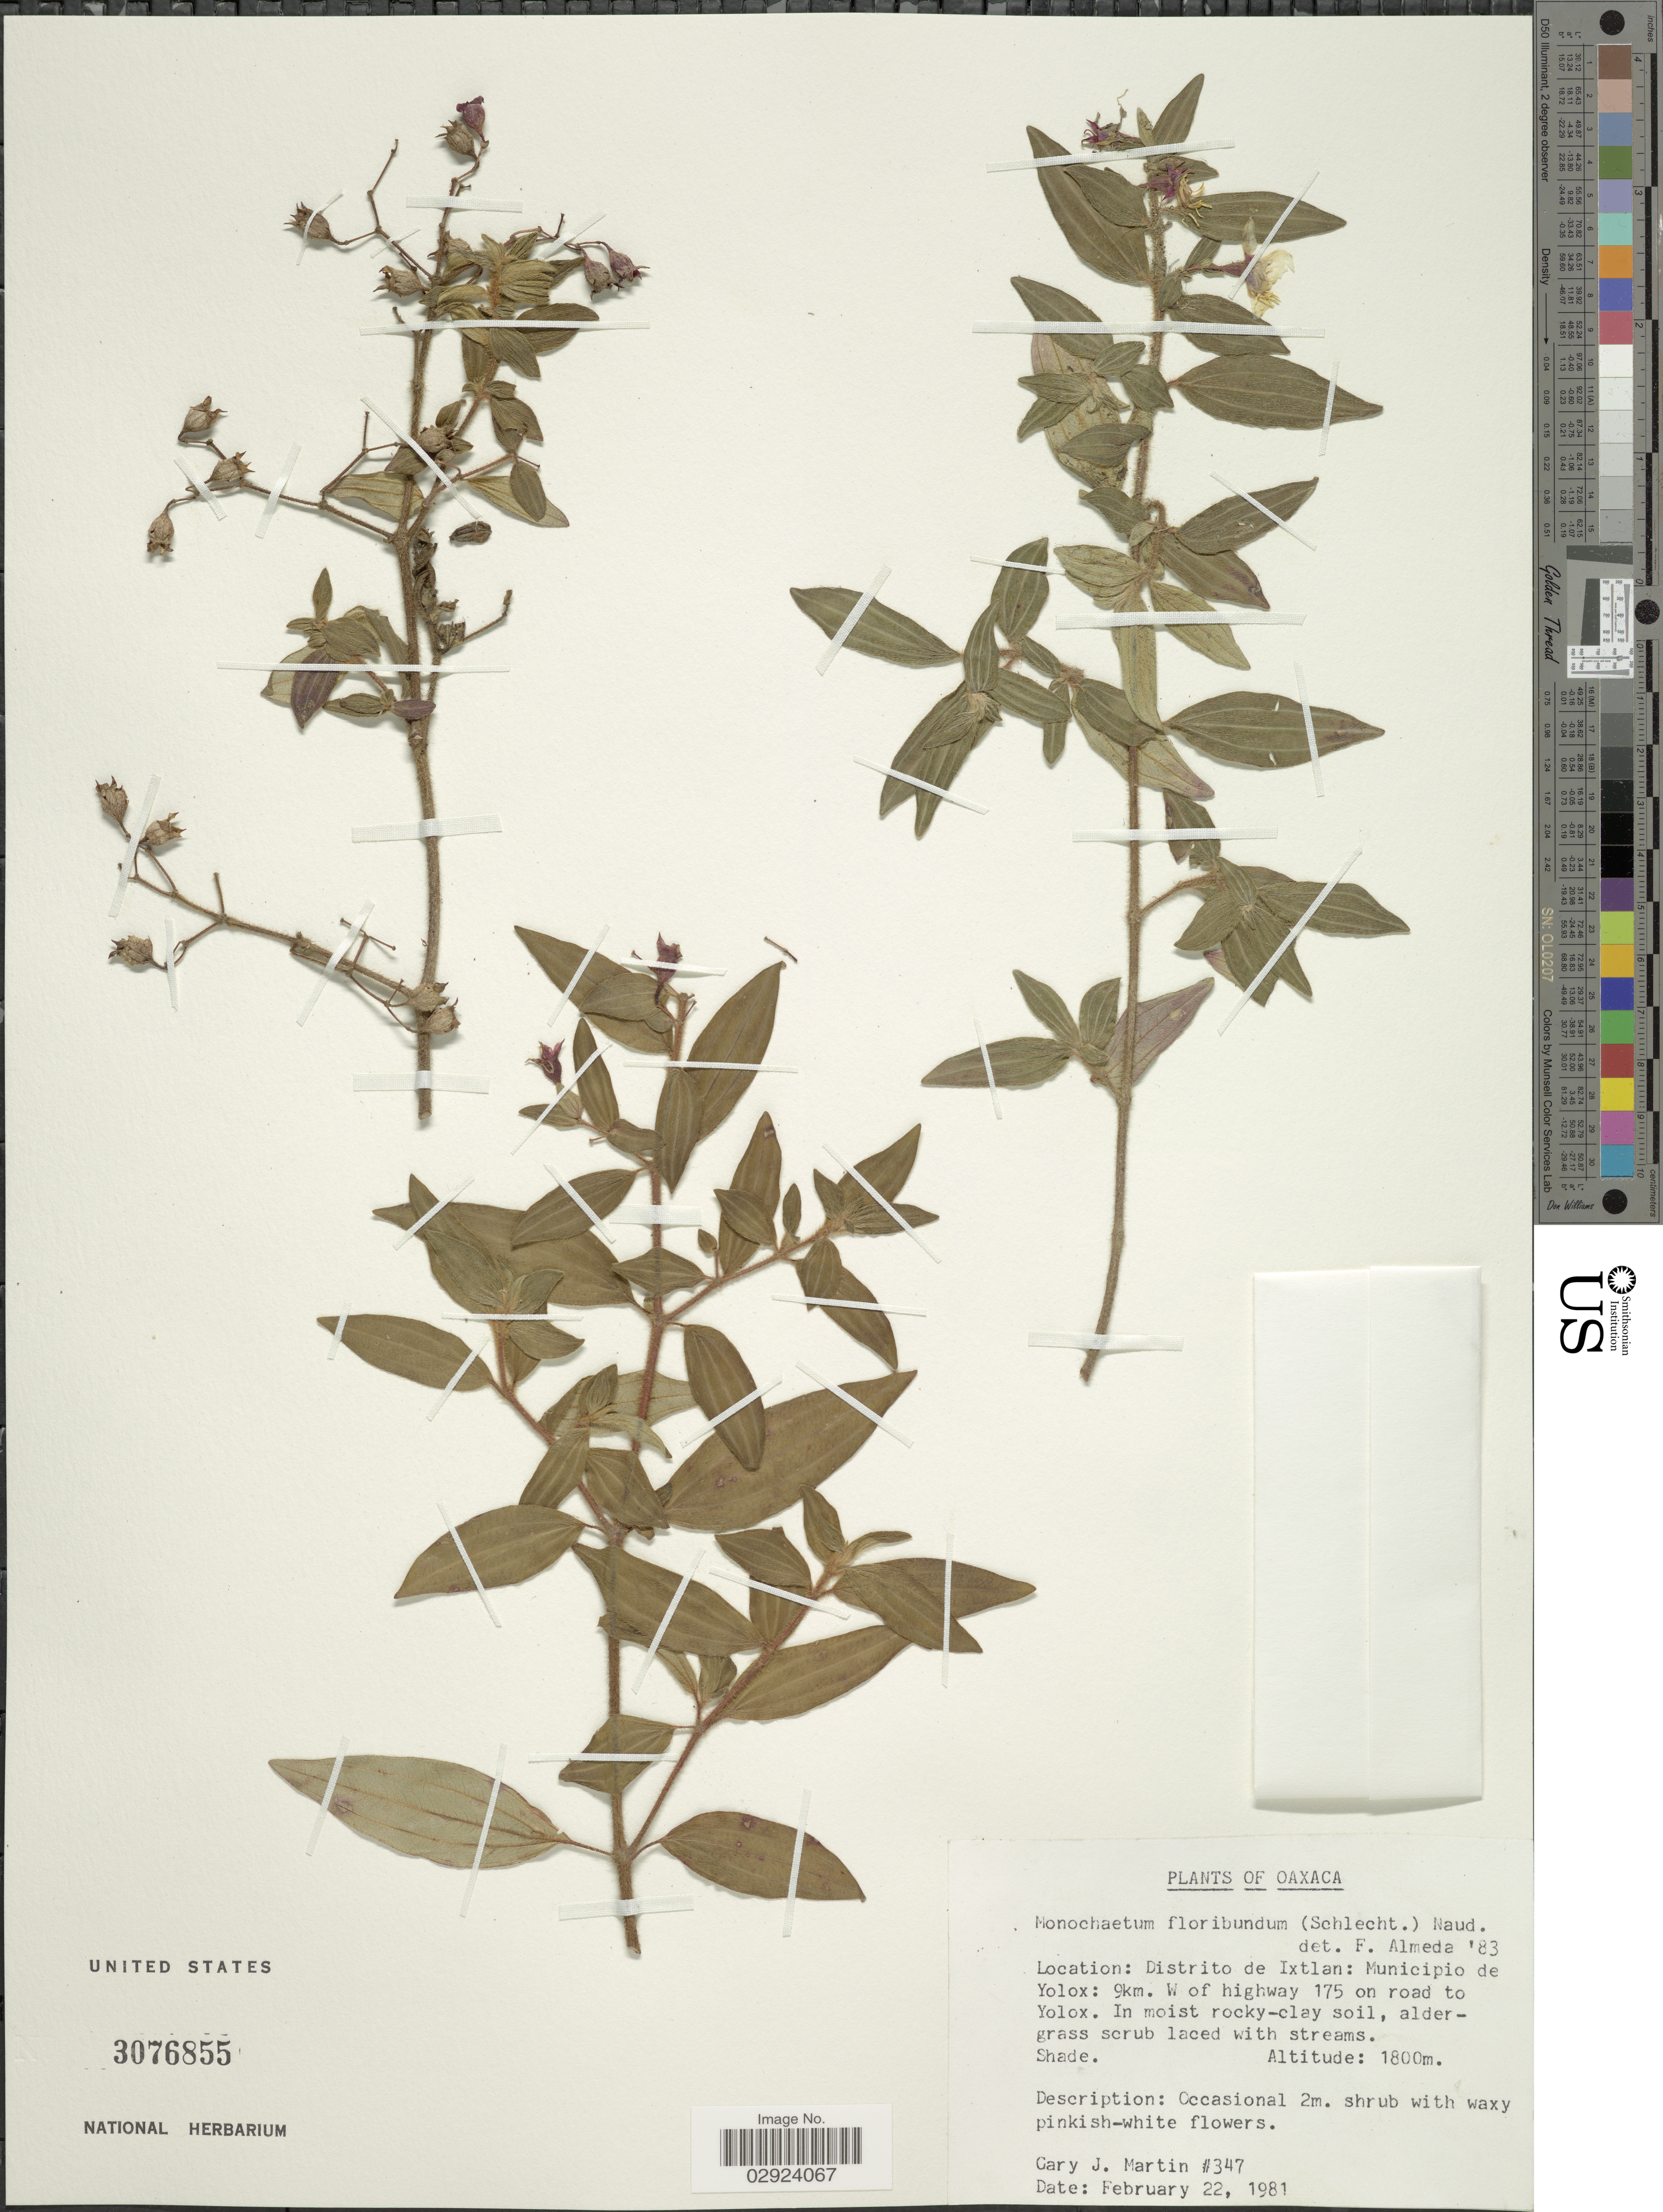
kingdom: Plantae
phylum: Tracheophyta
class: Magnoliopsida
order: Myrtales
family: Melastomataceae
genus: Monochaetum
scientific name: Monochaetum floribundum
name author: (Schltdl.) Naudin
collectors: G. J. Martin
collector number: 347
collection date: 1981-02-22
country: Mexico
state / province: Oaxaca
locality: Distrito de Ixtlan: Municipio de Yolox: 9 km. W of highway 175 on road to Yolox.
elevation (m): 1800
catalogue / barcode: US 3076855